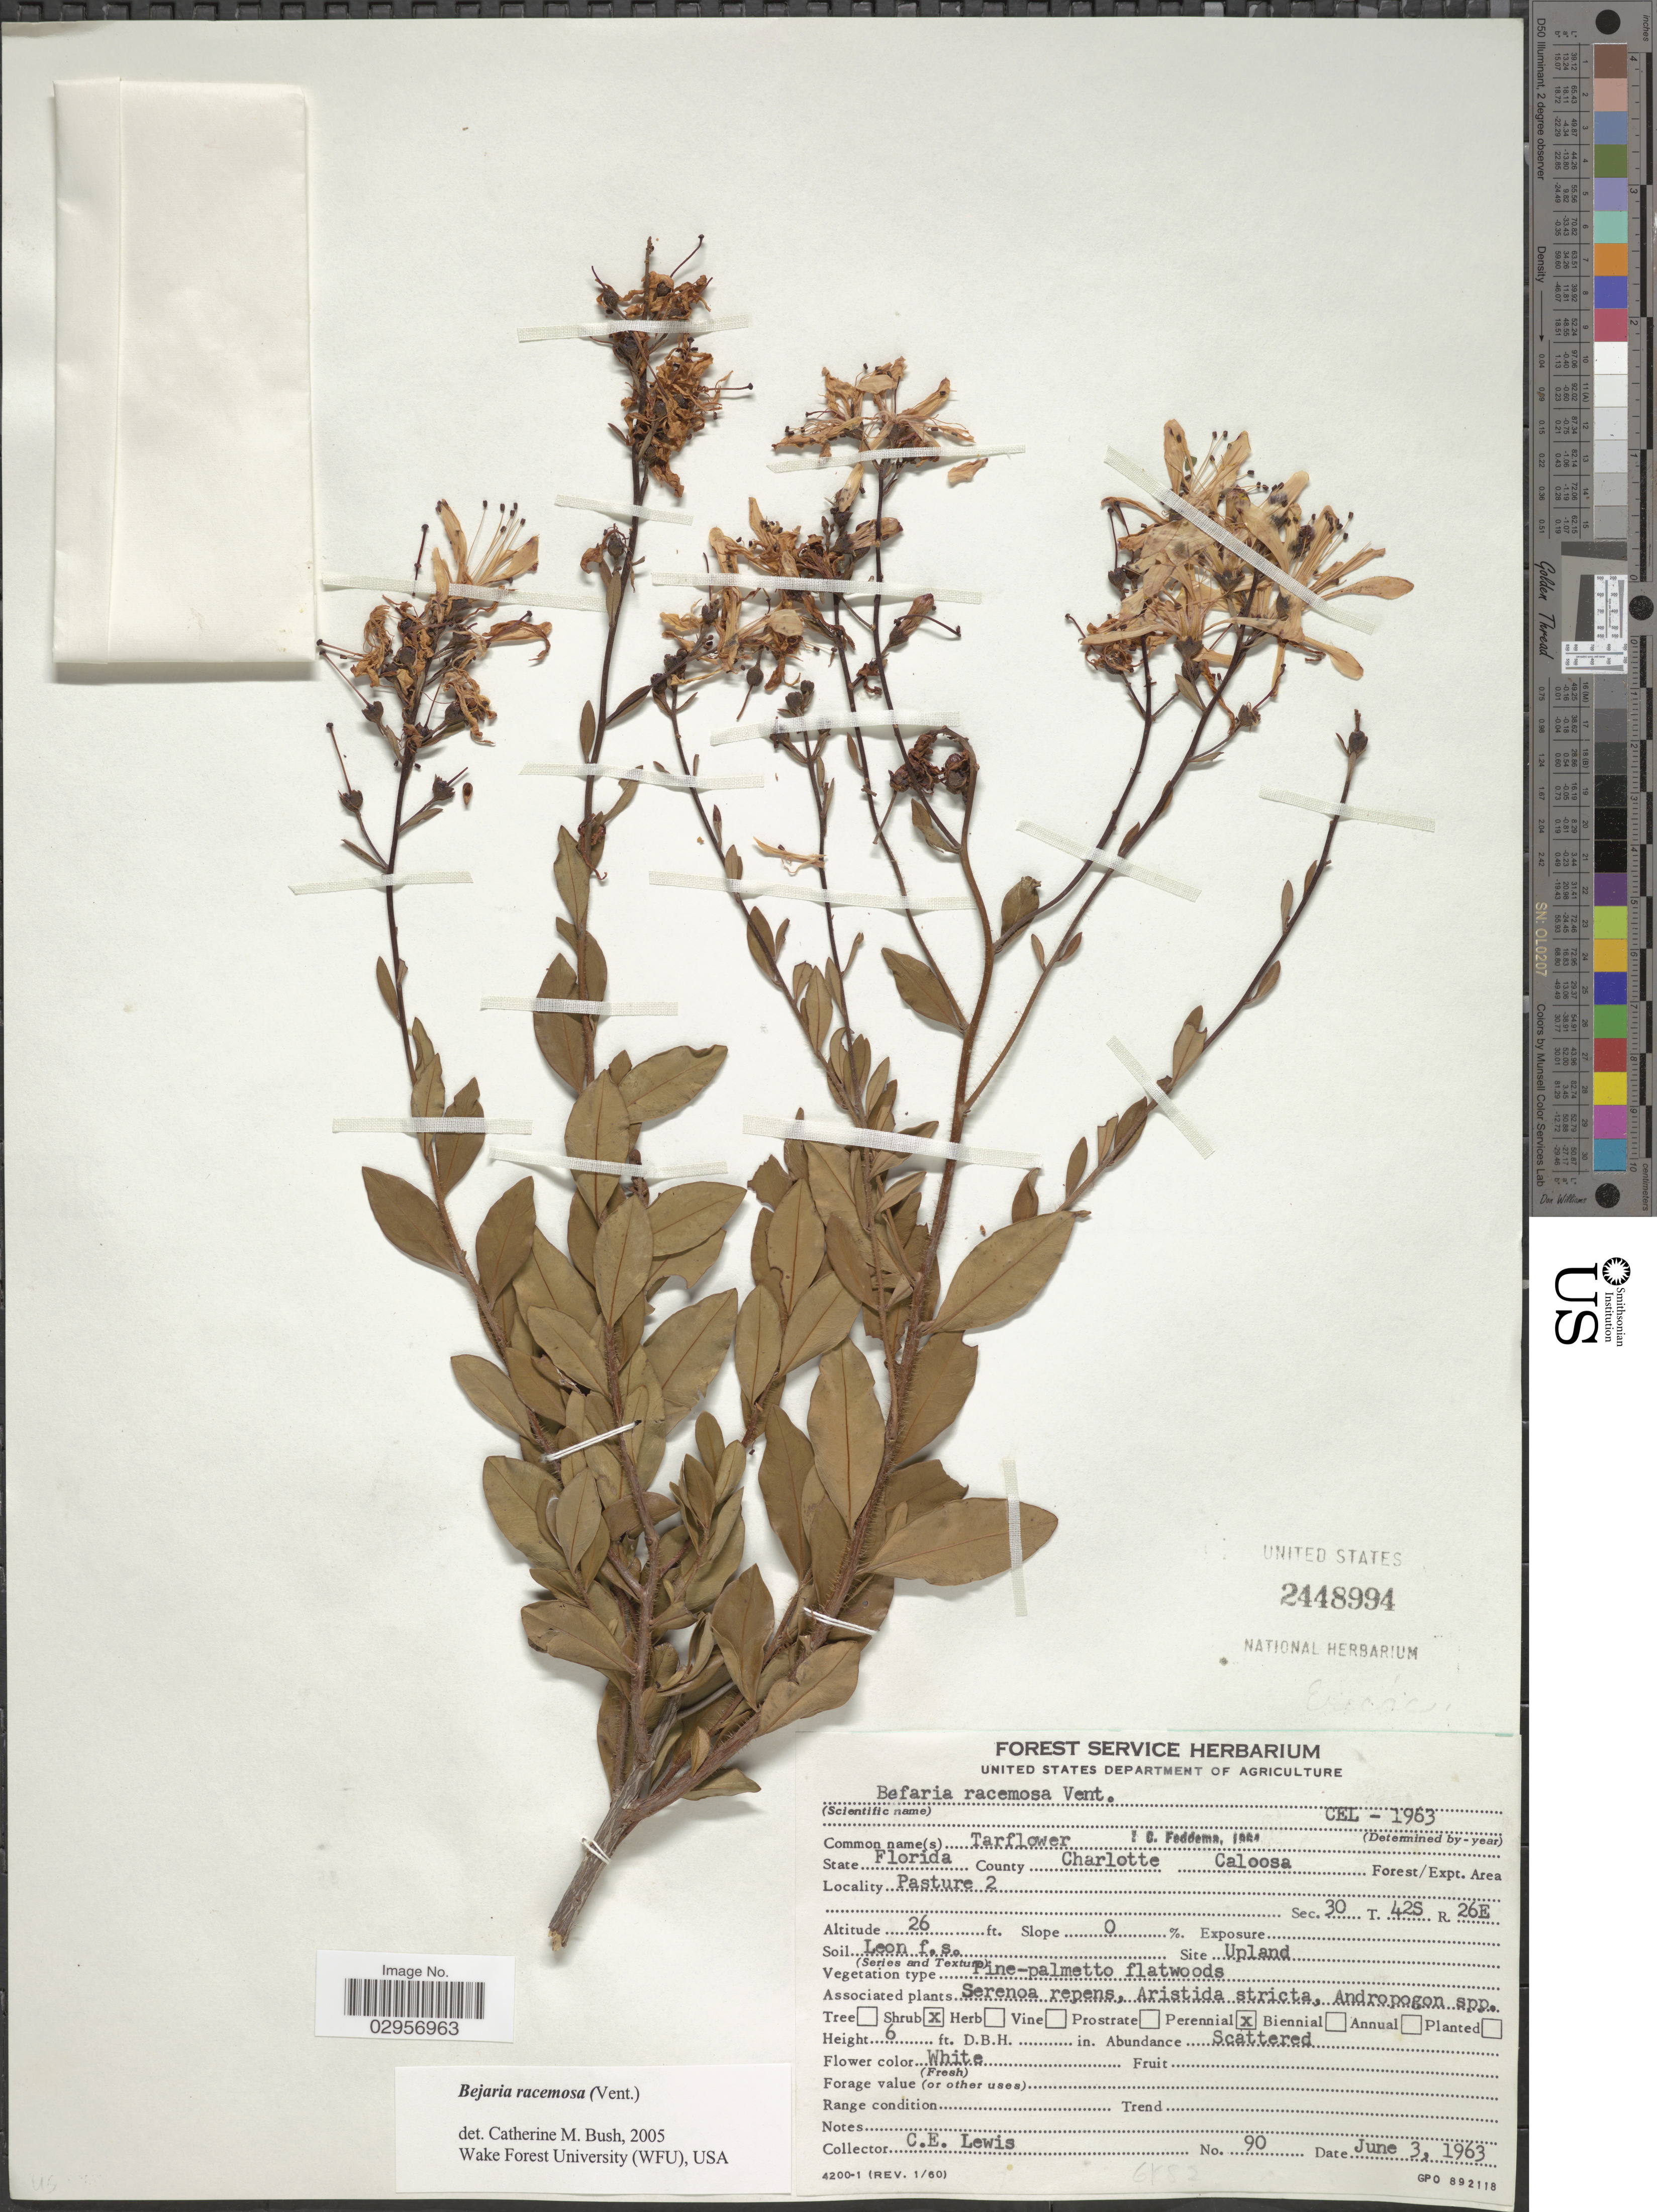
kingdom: Plantae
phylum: Tracheophyta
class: Magnoliopsida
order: Ericales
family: Ericaceae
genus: Bejaria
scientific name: Bejaria racemosa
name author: Vent.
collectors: C. Lewis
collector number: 90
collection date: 1963-06-03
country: United States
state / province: Florida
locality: County Charlotte, Caloosa, Pasture 2, Sec. 30 T 42S R26E.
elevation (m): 8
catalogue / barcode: US 2448994